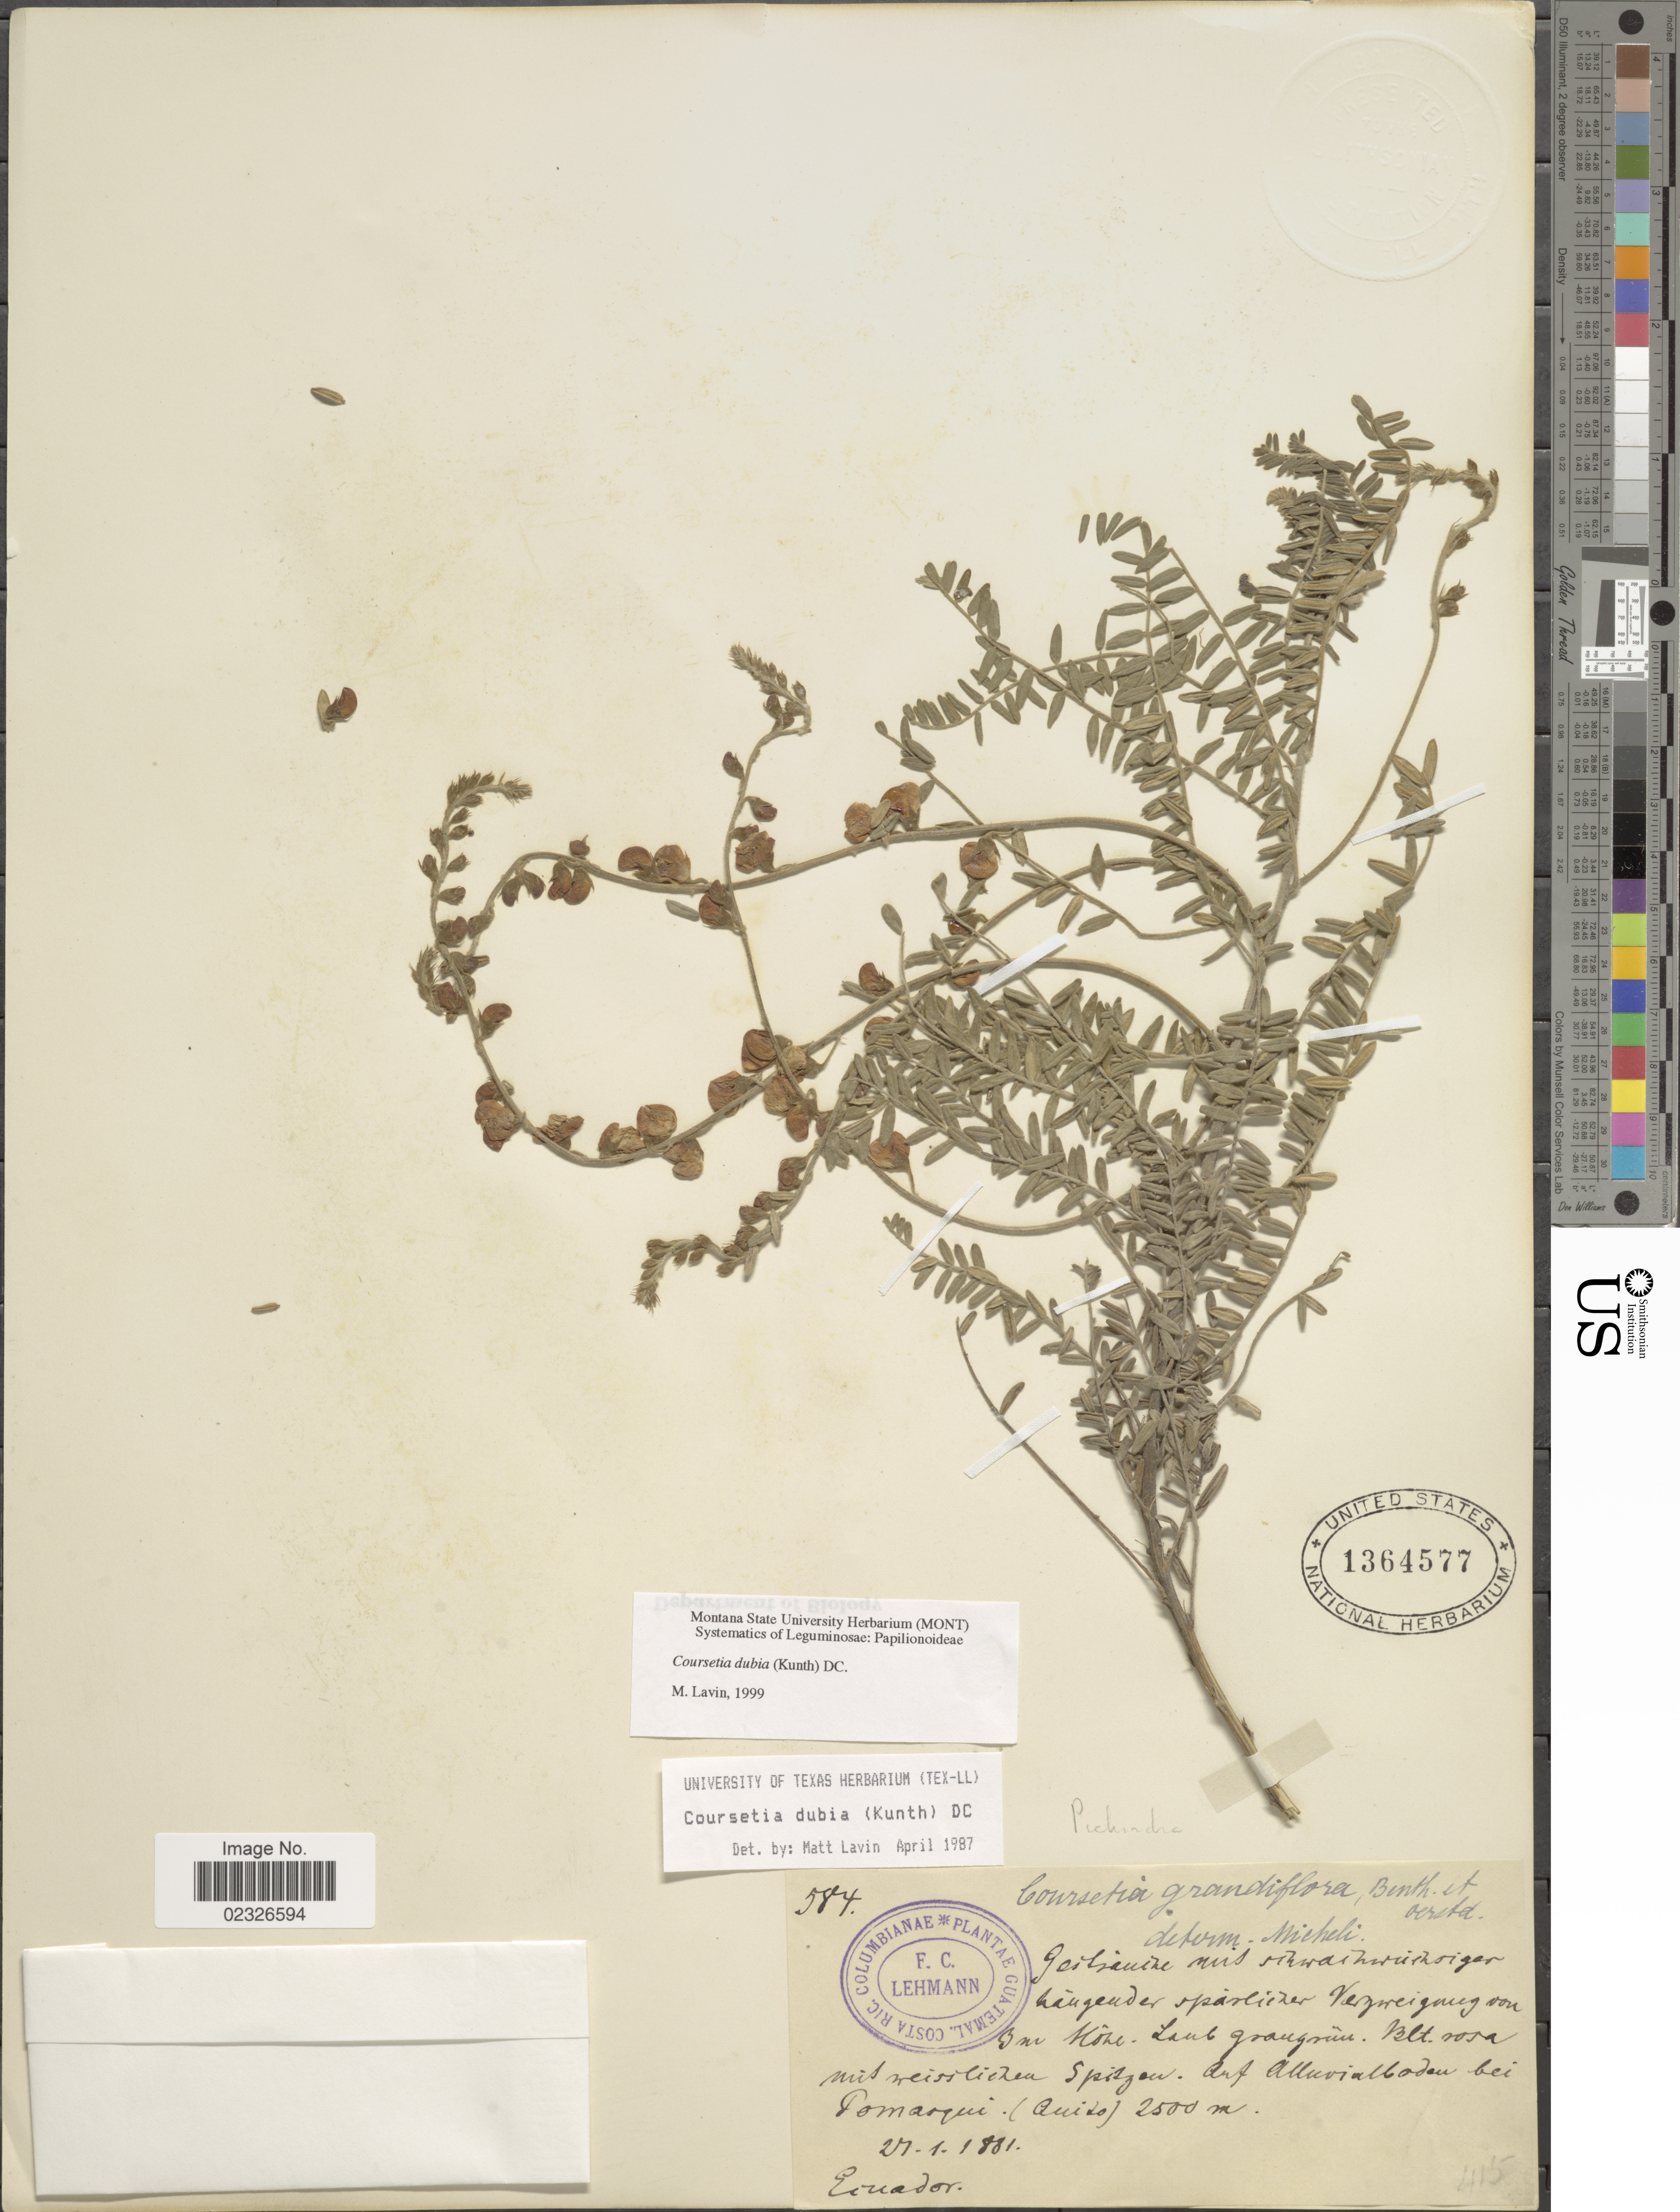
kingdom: Plantae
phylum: Tracheophyta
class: Magnoliopsida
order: Fabales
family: Fabaceae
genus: Coursetia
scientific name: Coursetia dubia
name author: (Kunth) DC.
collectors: F. C. Lehmann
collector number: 584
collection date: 1881-01-27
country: Ecuador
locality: Auf Alluvialboden bei Pomasqui (Quito)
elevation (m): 2500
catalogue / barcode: US 1364577